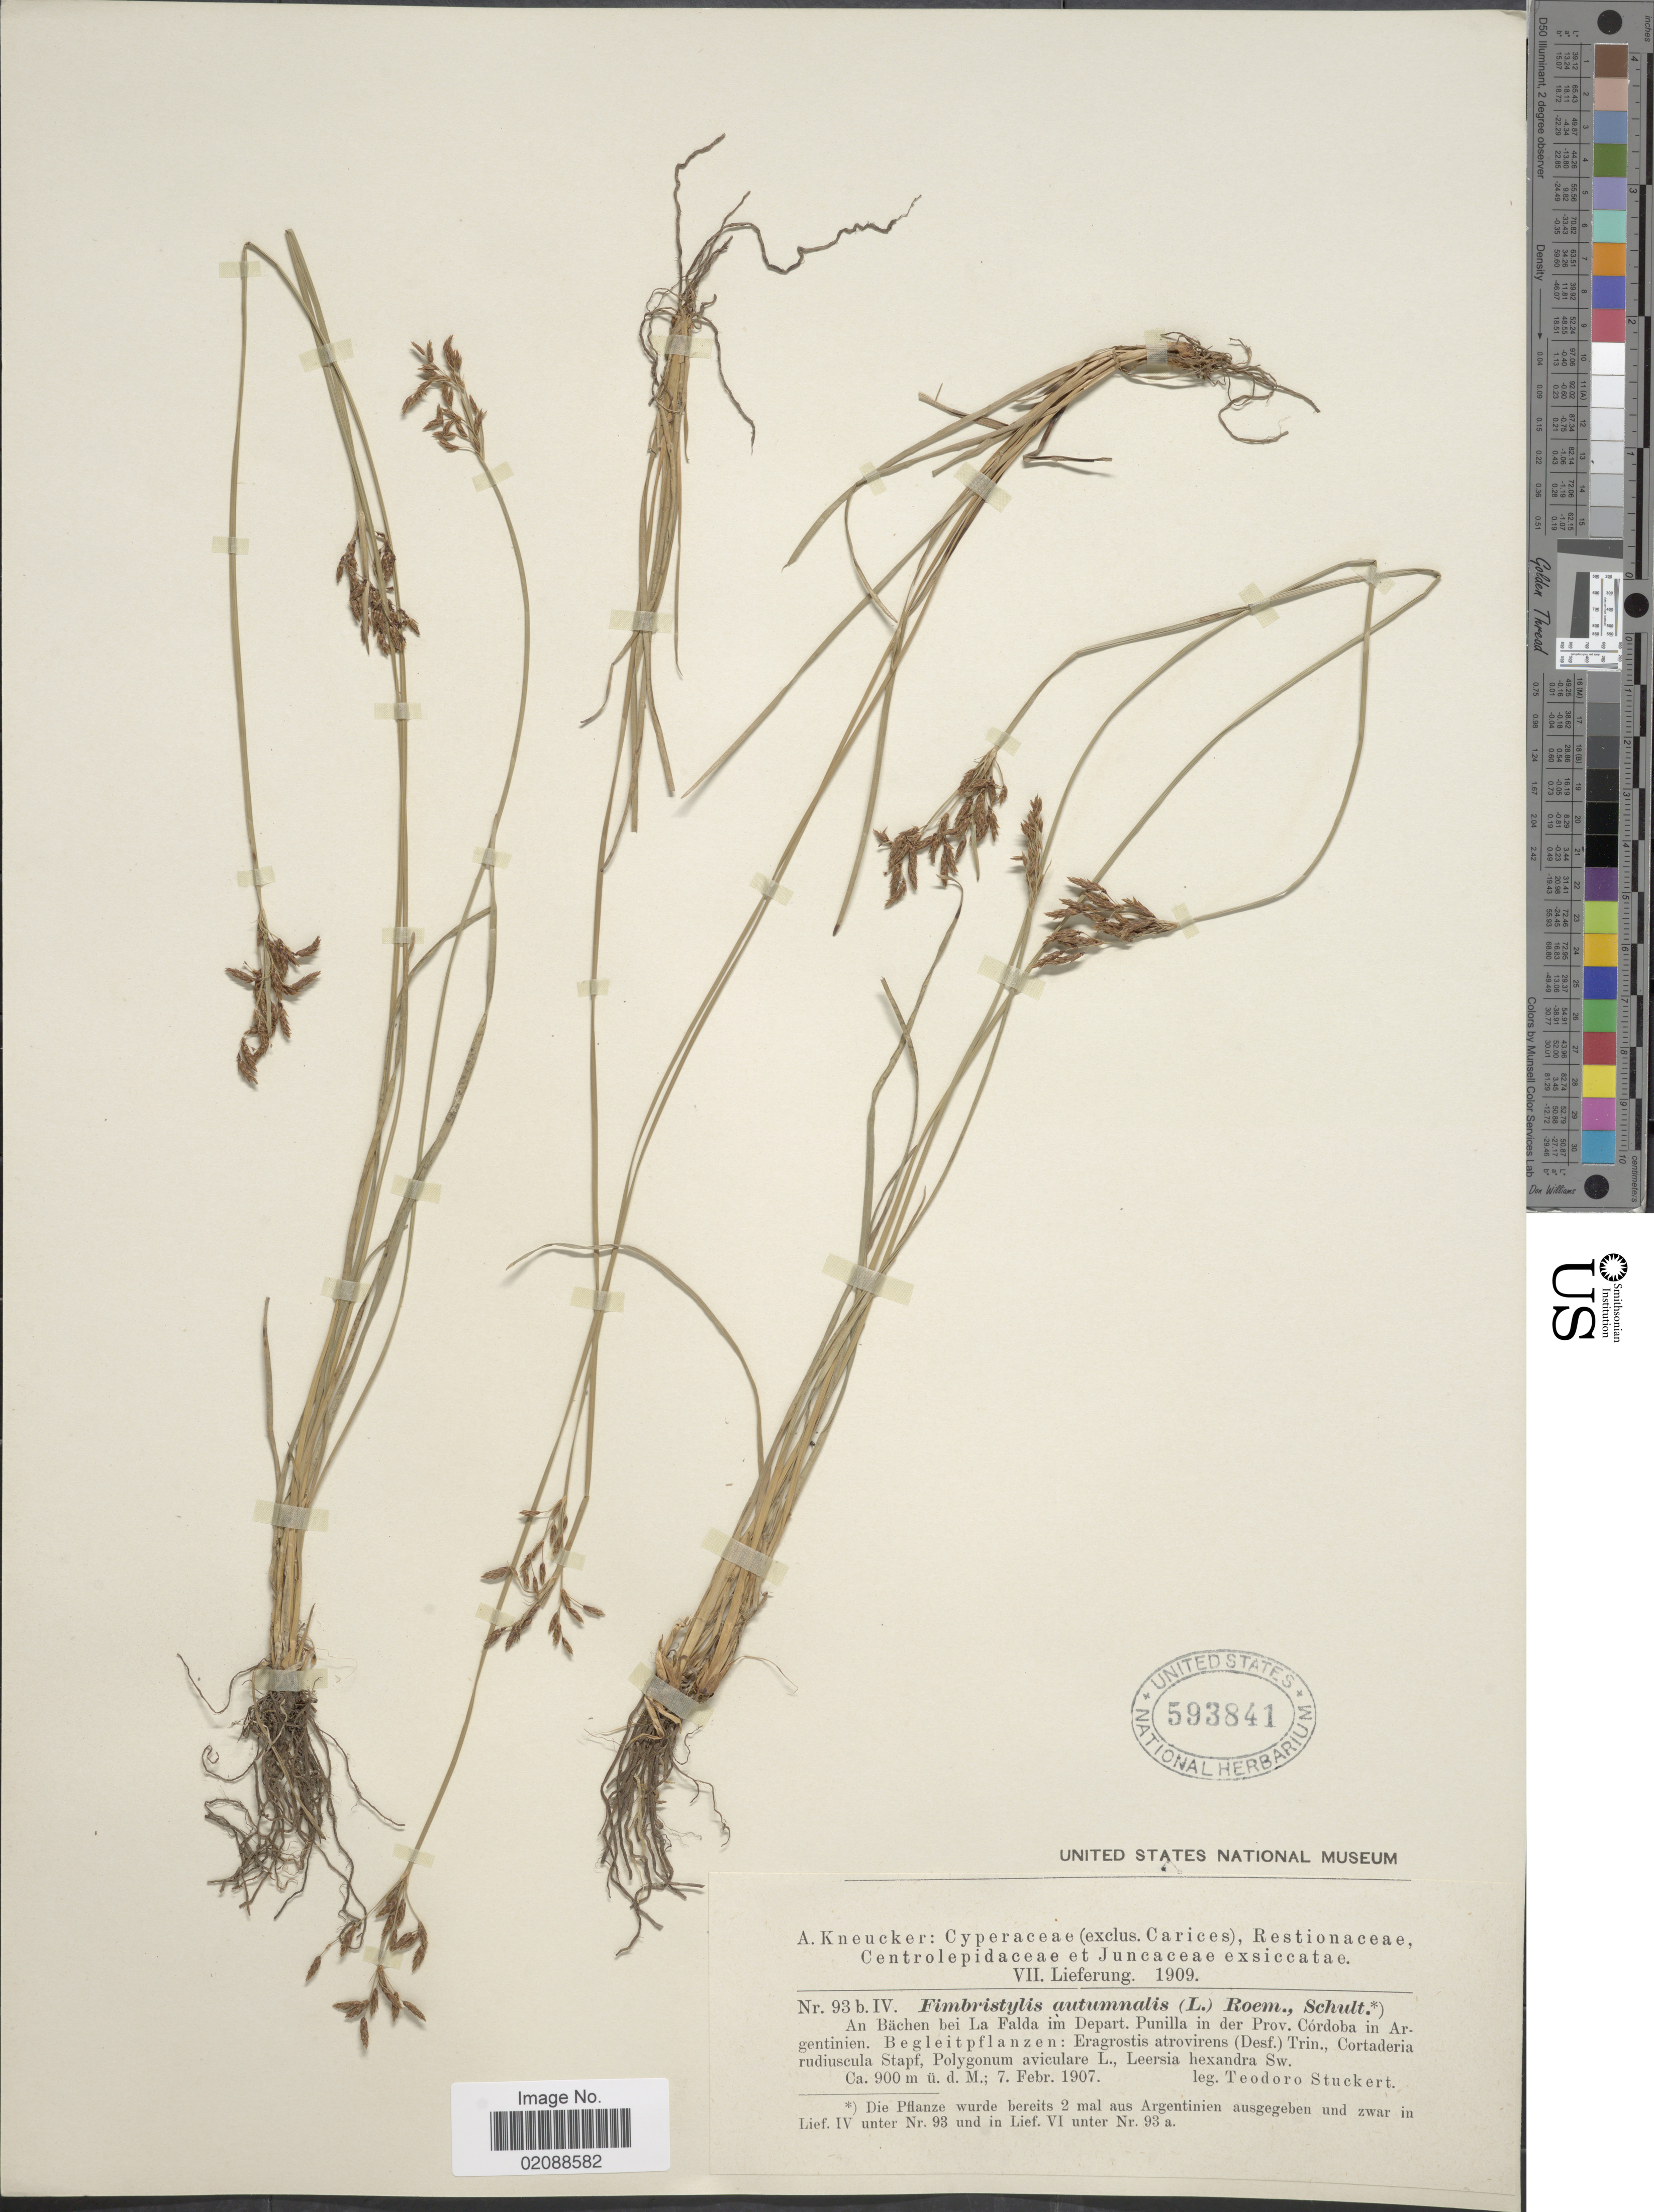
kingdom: Plantae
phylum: Tracheophyta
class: Liliopsida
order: Poales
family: Cyperaceae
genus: Fimbristylis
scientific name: Fimbristylis sp.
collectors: T. Stuckert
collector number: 93b.IV.?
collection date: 1907-02-07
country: Colombia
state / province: Córdoba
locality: An Bachen bei La Falda im Depart. Punilla in der Prov. Cordoba in Argentinien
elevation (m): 900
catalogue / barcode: US 593841